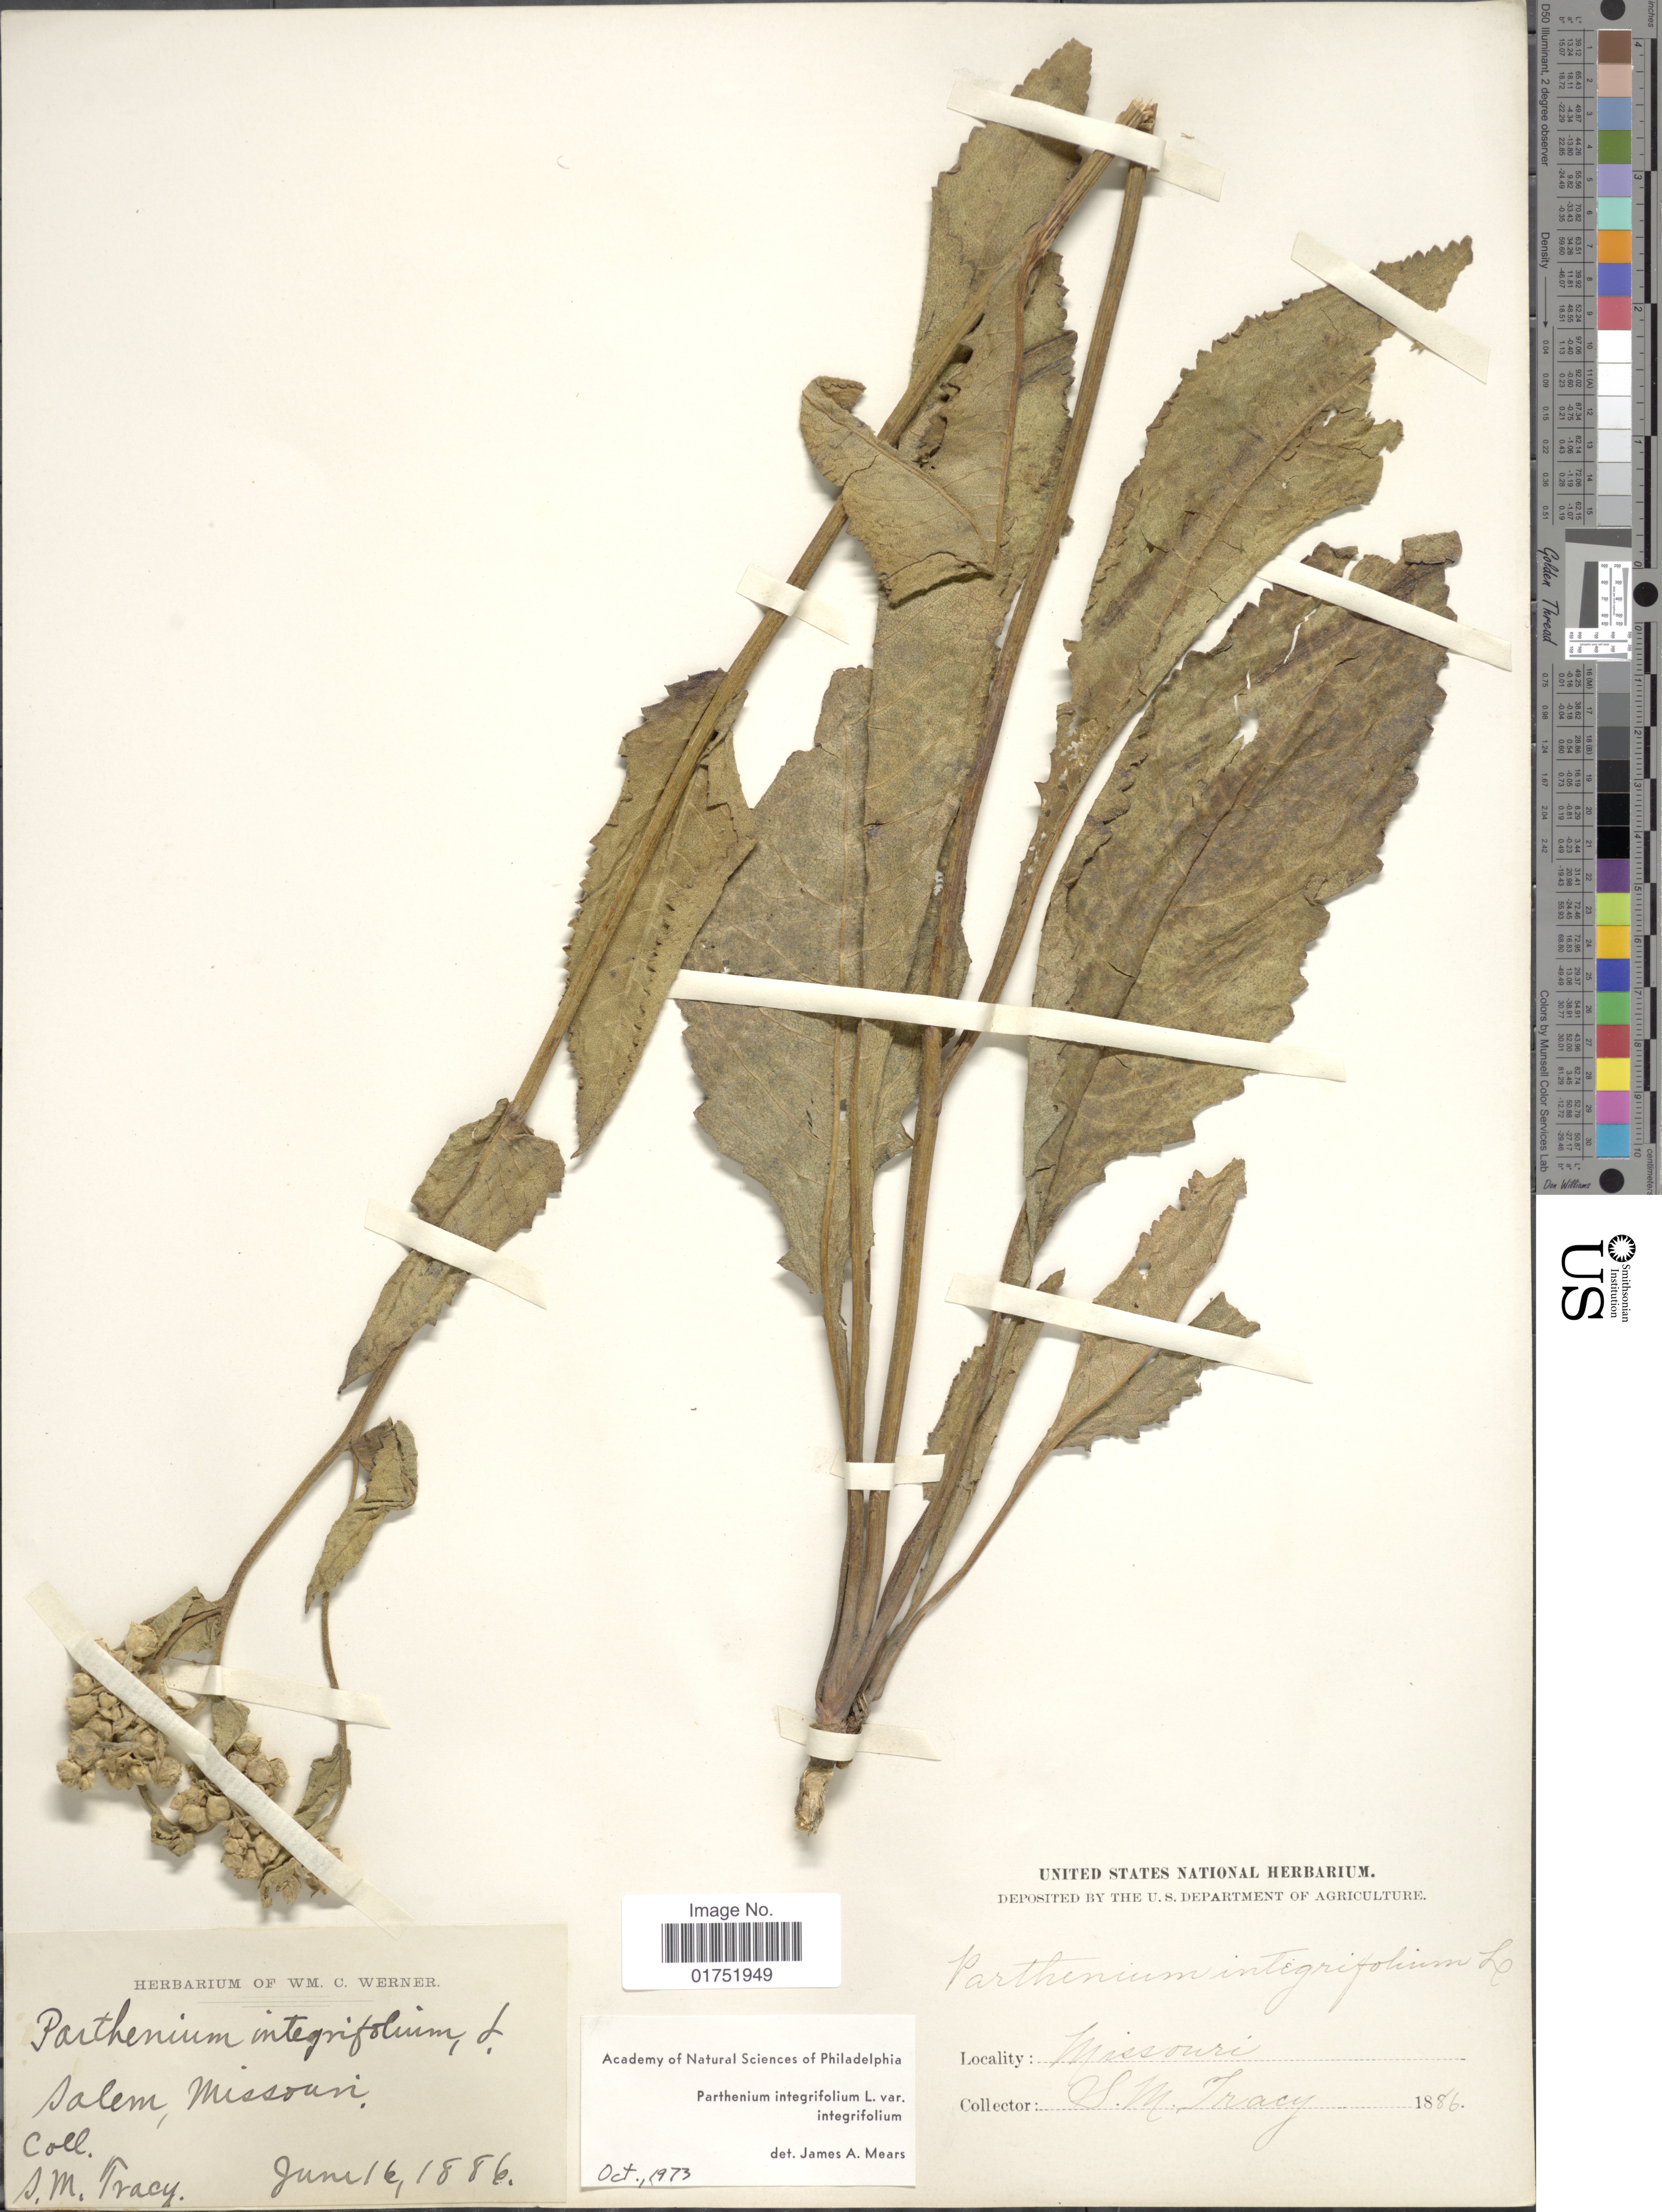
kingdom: Plantae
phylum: Tracheophyta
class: Magnoliopsida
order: Asterales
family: Asteraceae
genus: Parthenium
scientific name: Parthenium integrifolium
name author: L.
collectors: S. M. Tracy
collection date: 1886-06-16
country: United States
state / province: Missouri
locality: Salem